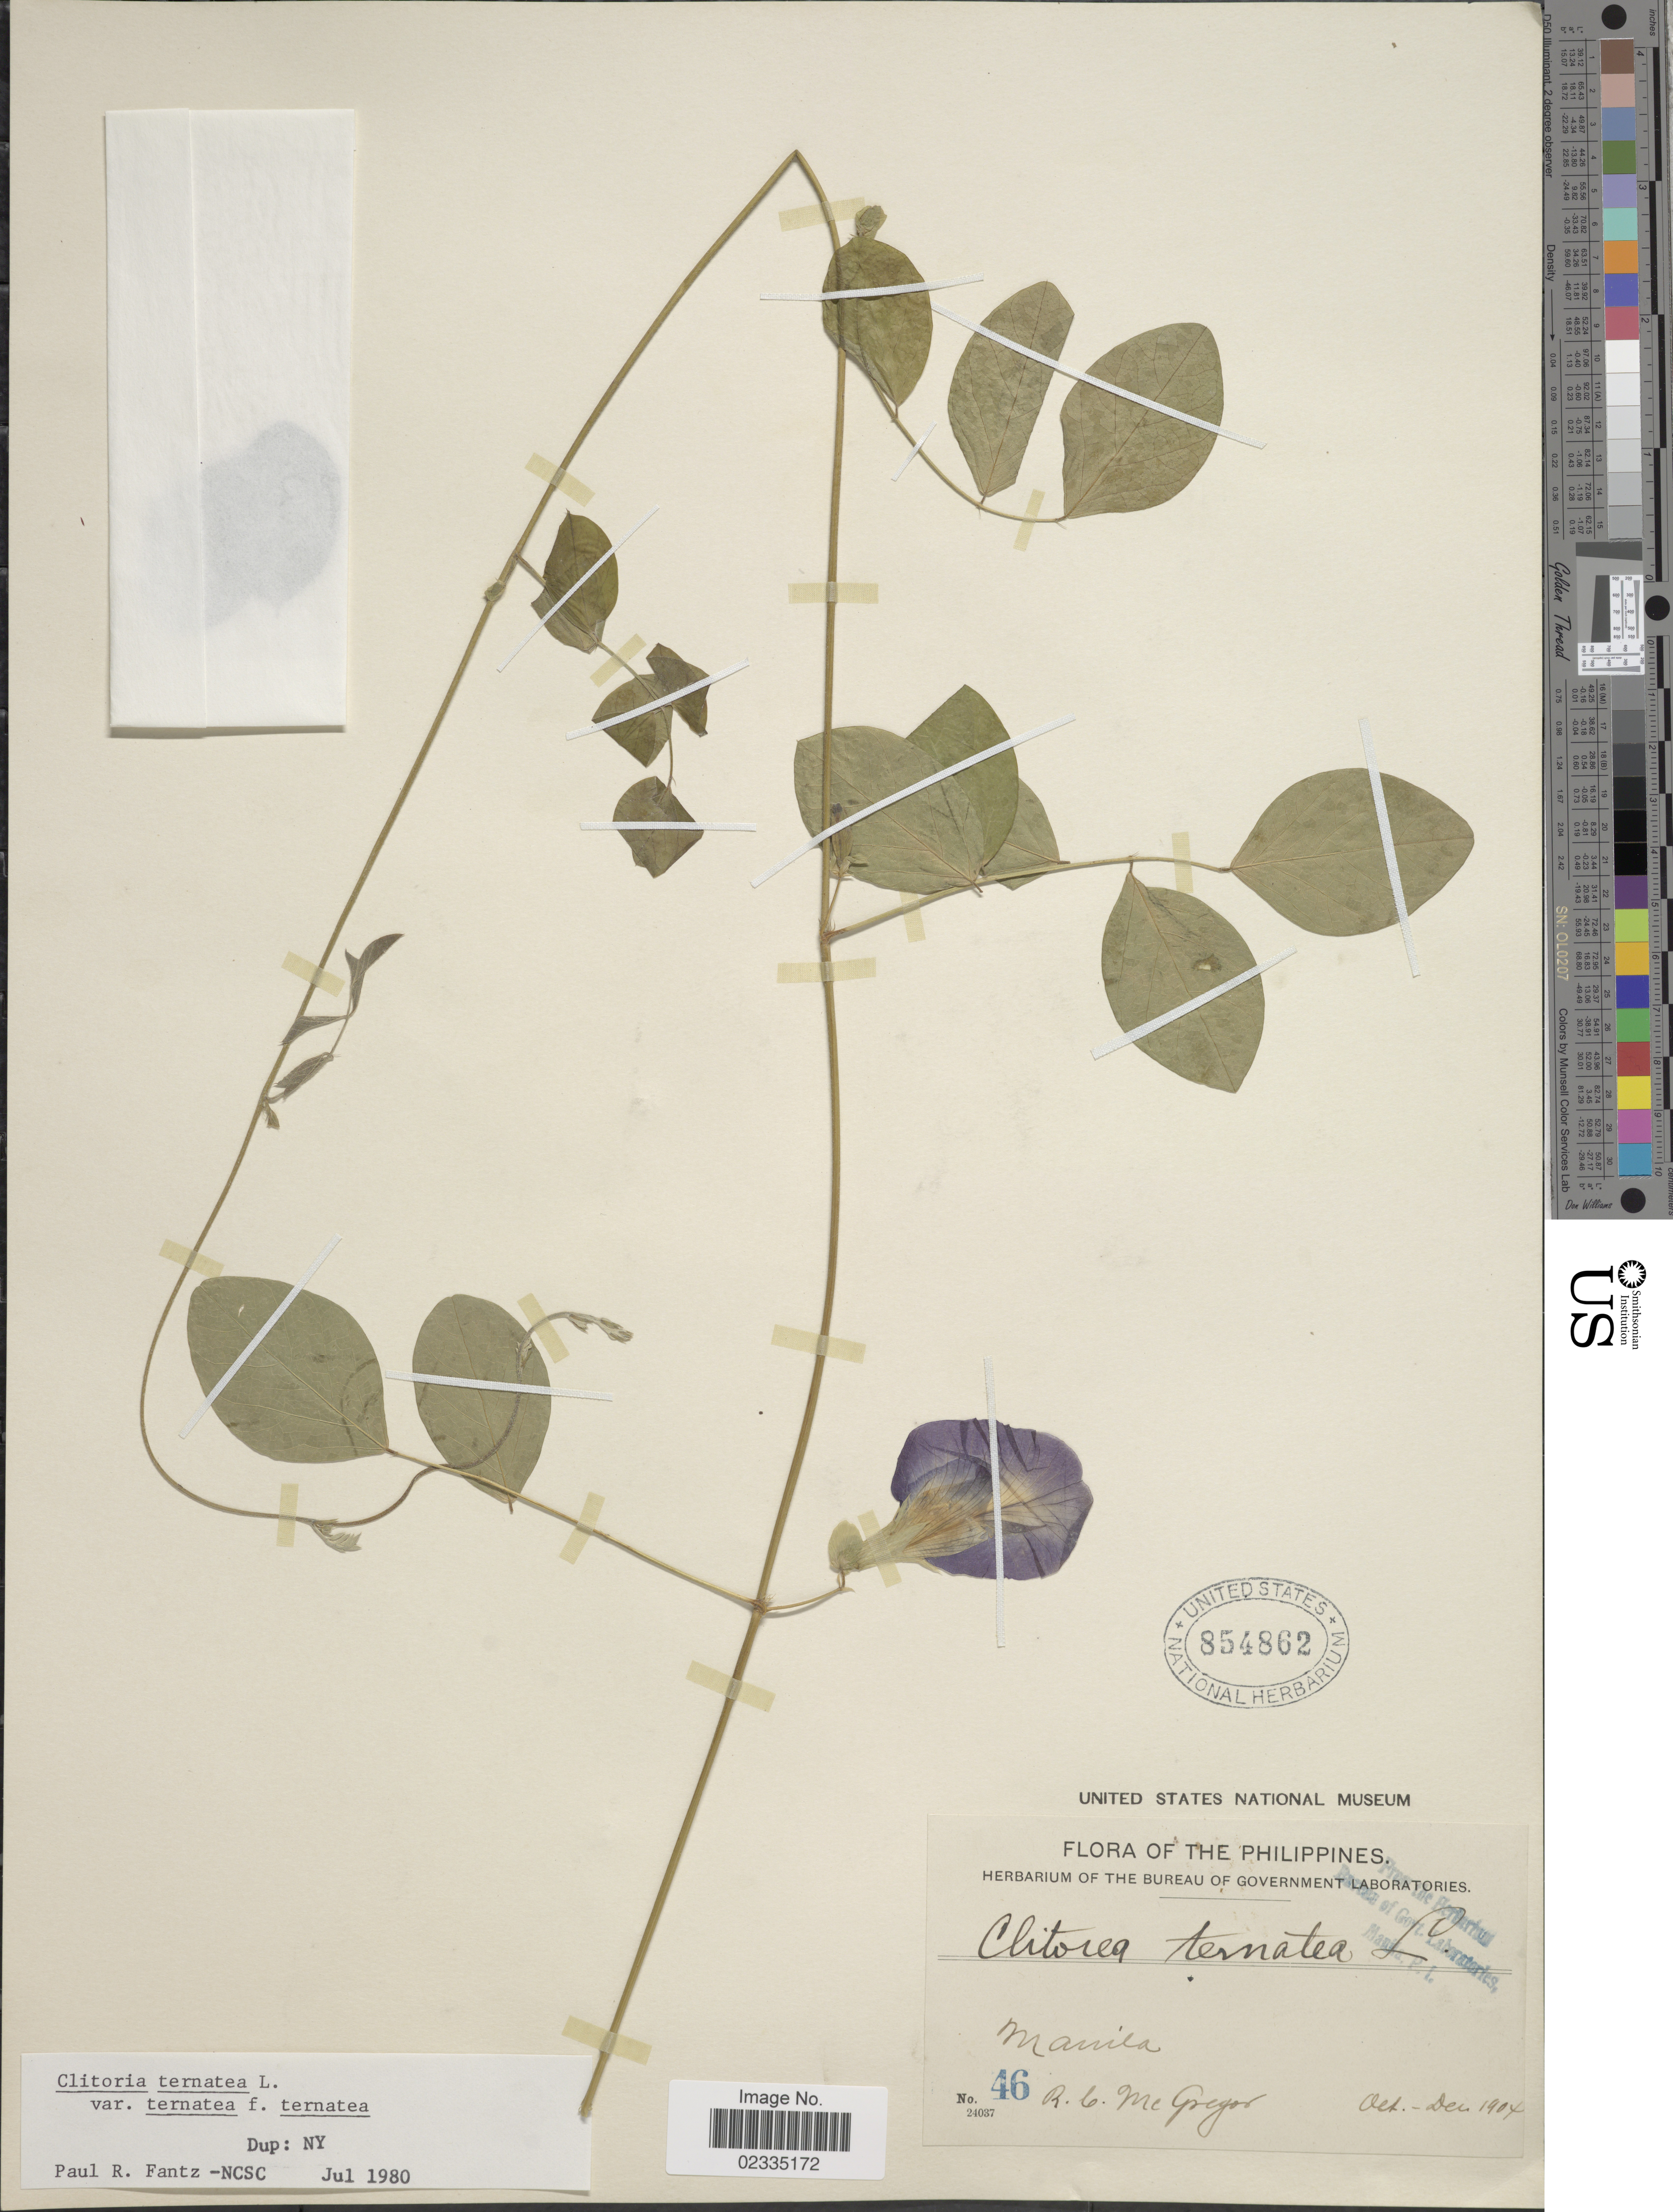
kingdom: Plantae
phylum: Tracheophyta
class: Magnoliopsida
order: Fabales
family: Fabaceae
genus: Clitoria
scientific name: Clitoria ternatea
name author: L.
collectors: R. C. McGregor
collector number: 46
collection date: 1904-10/1904-12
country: Philippines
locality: Manila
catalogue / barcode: US 854862